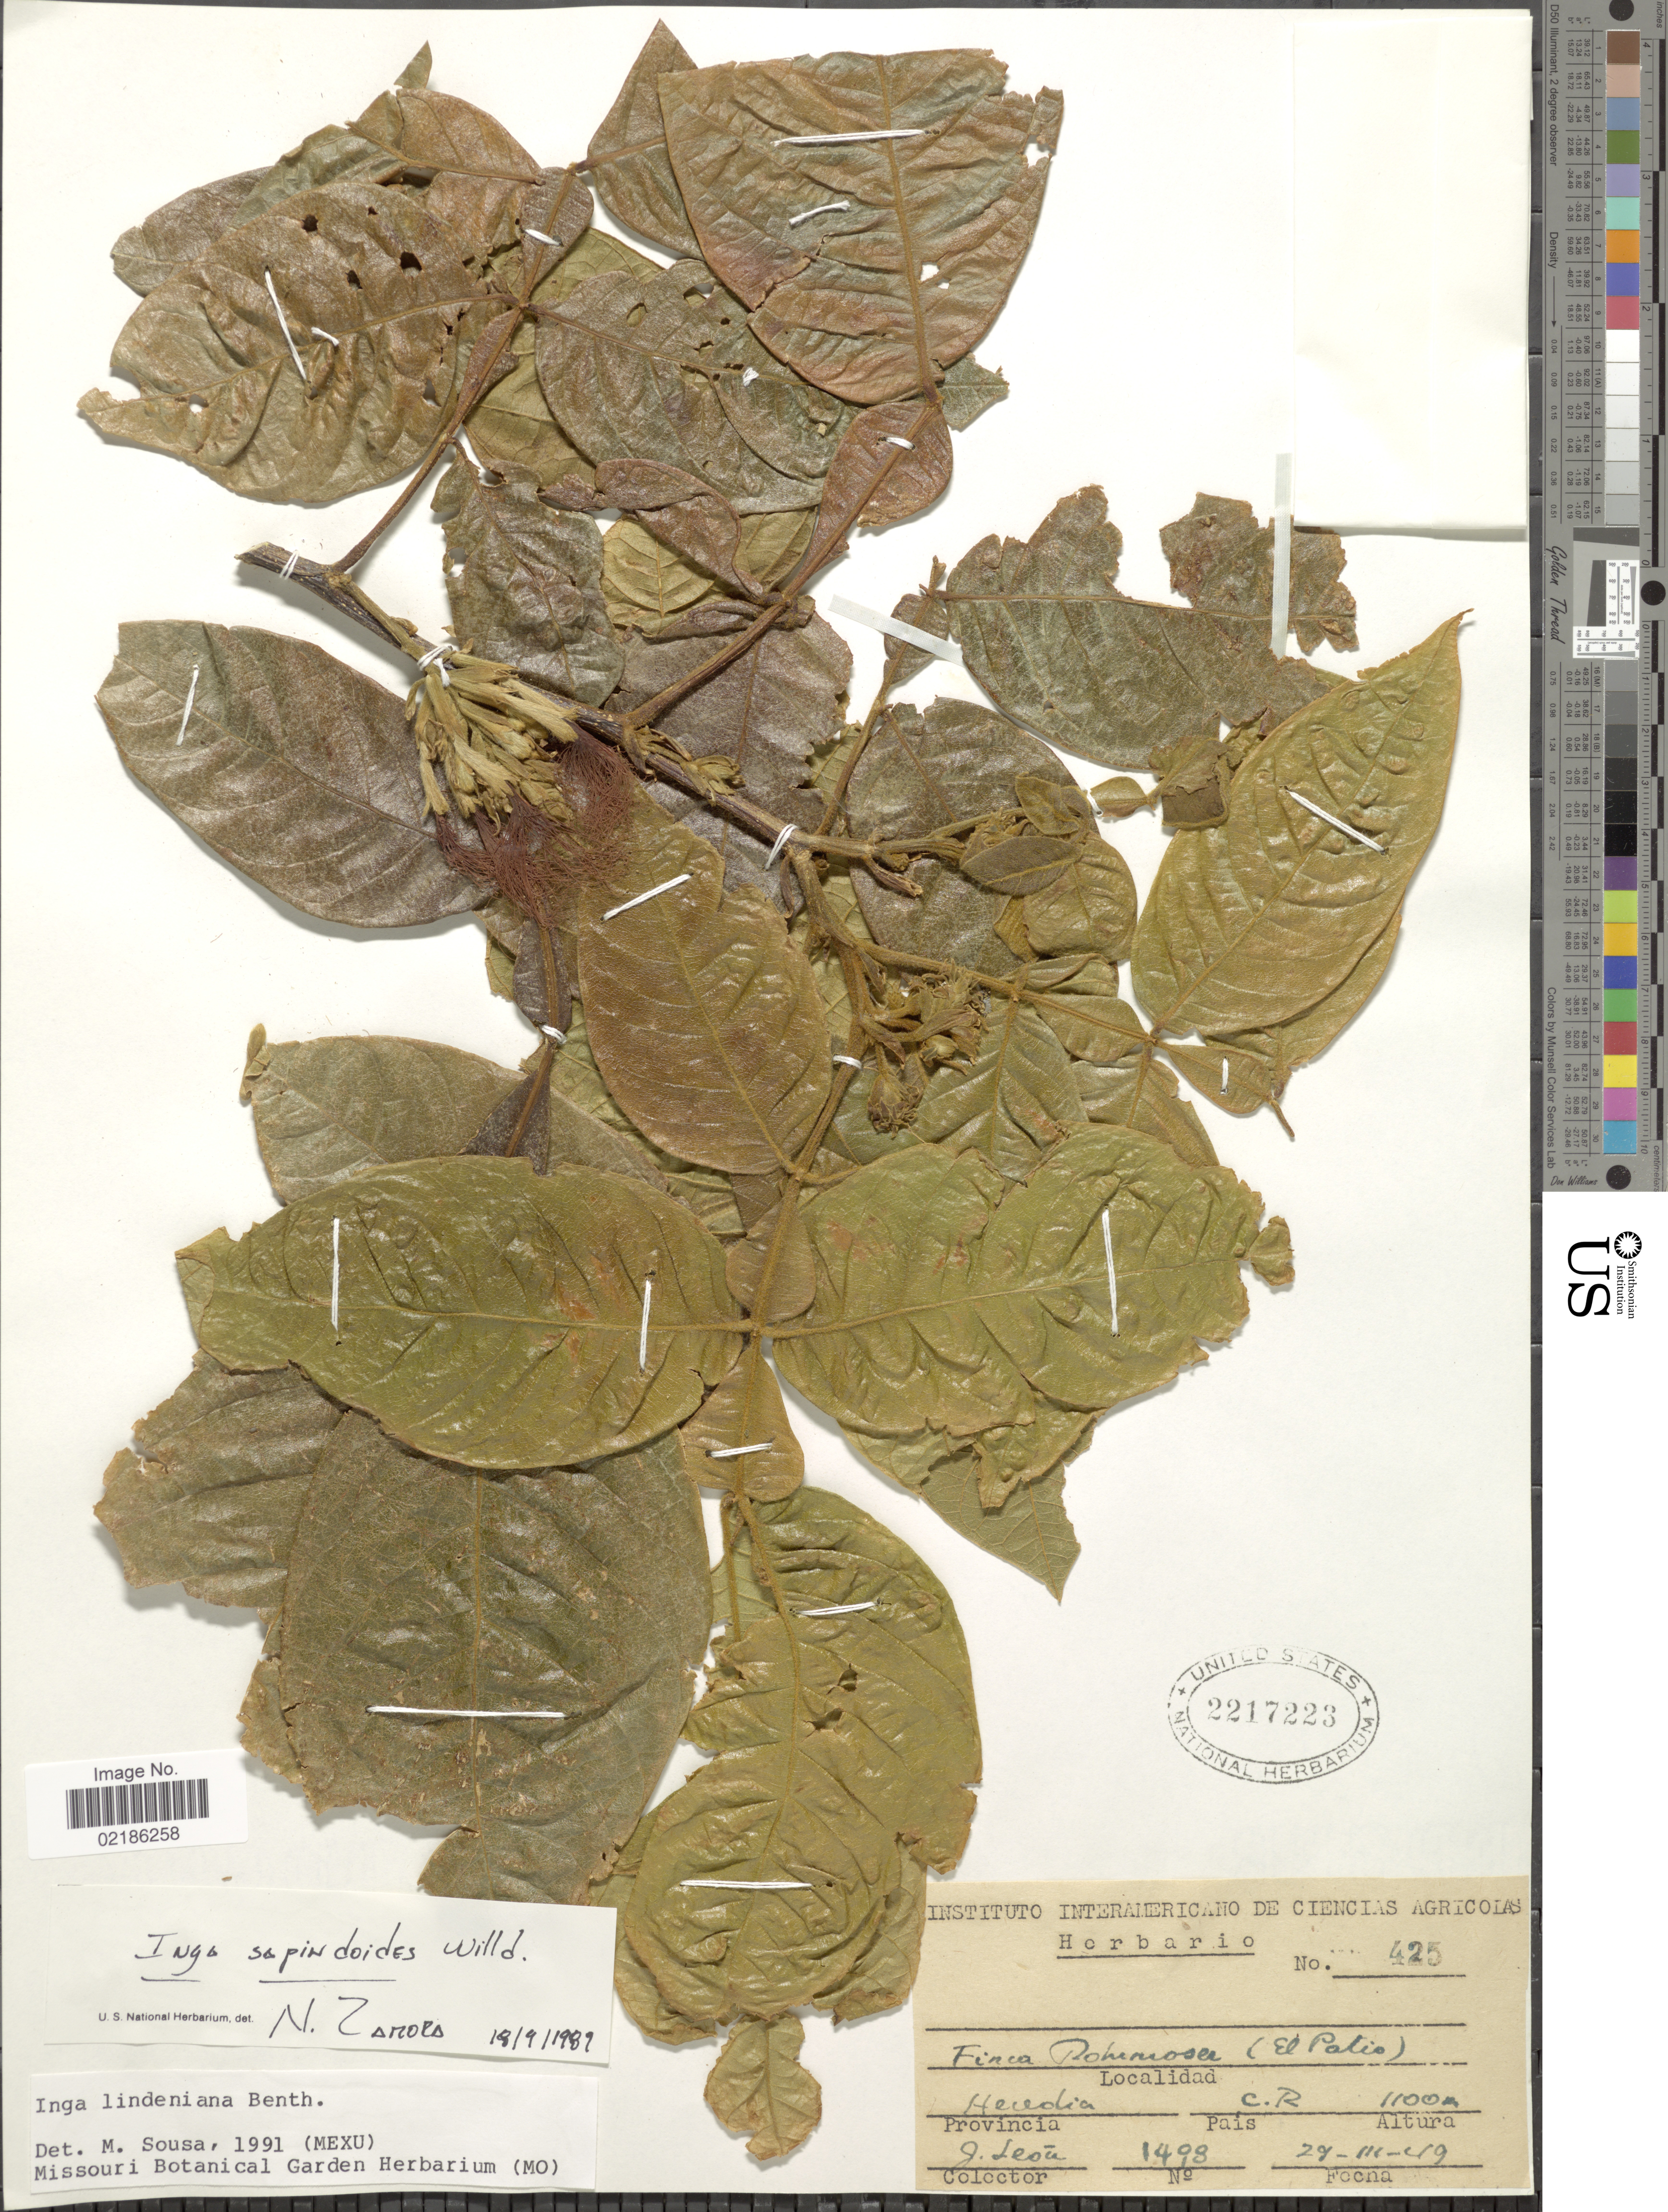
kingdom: Plantae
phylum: Tracheophyta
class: Magnoliopsida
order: Fabales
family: Fabaceae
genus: Inga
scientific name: Inga lindeniana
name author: Benth.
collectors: J. León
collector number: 1498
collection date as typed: Transcribed d/m/y: 29/3/49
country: Costa Rica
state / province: Heredia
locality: Finca Rohrmoser (El Patio)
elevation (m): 1100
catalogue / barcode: US 2217223